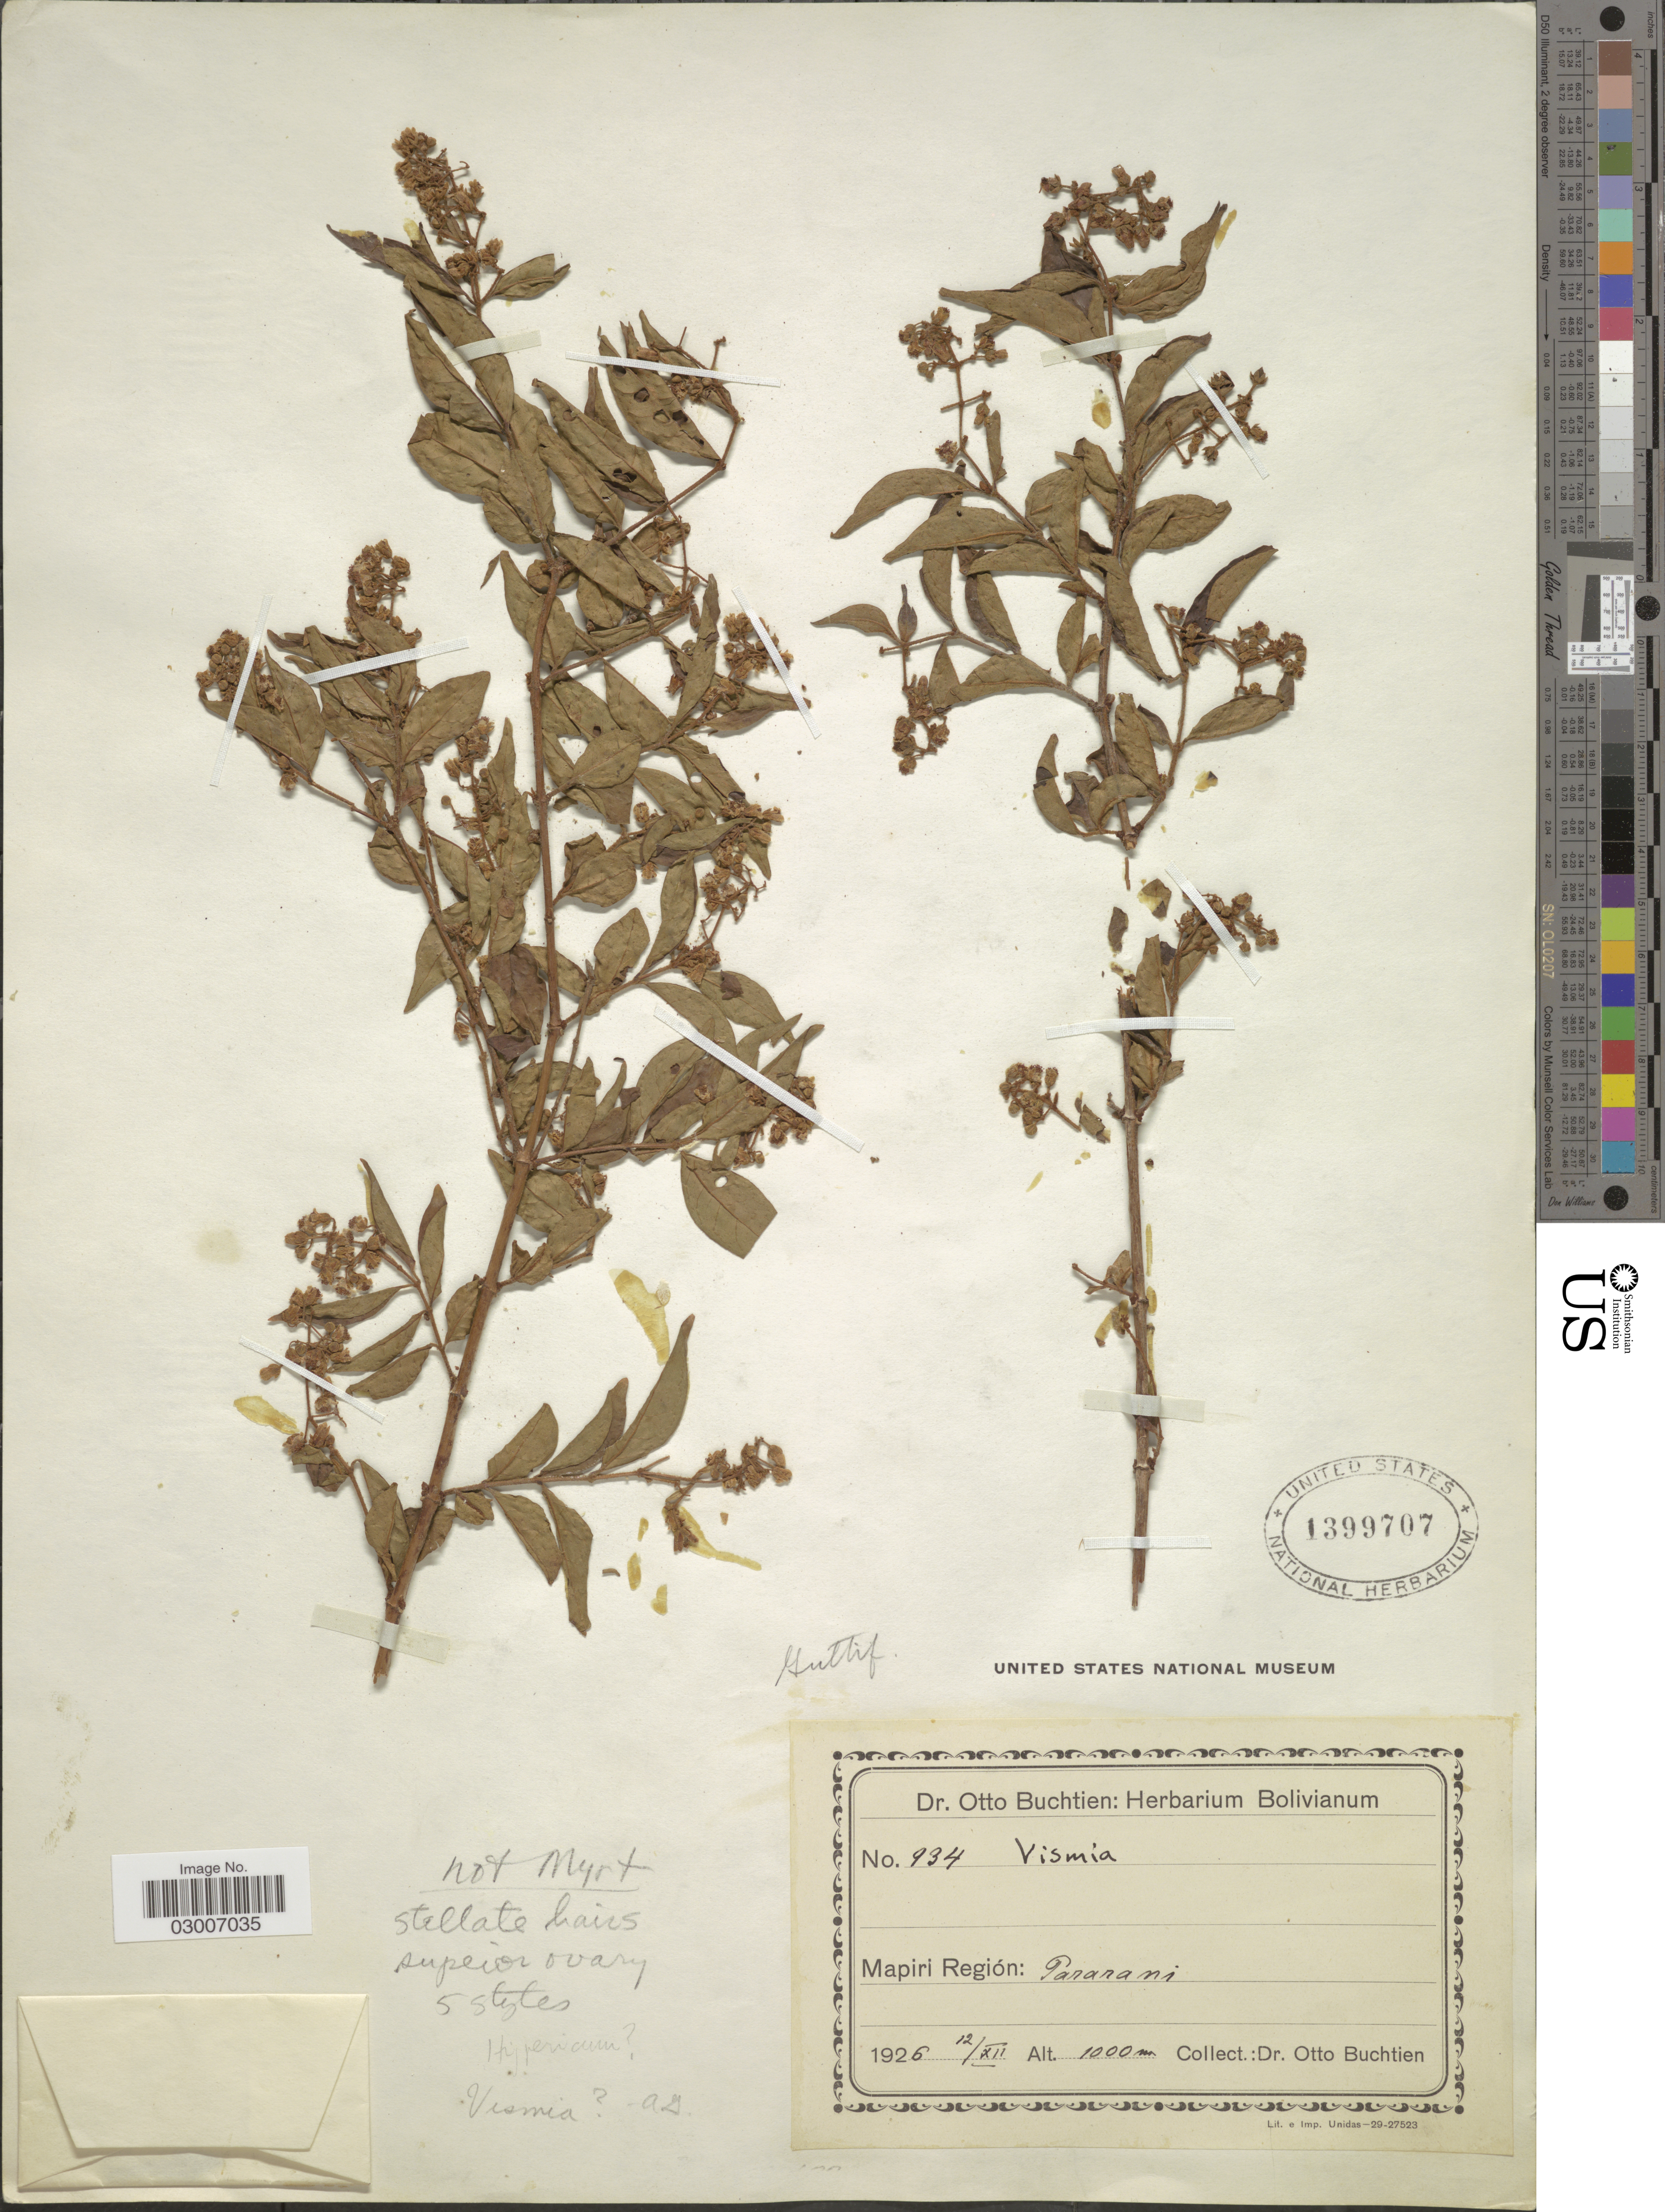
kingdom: Plantae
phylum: Tracheophyta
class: Magnoliopsida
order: Malpighiales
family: Hypericaceae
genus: Vismia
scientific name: Vismia sp.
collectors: O. Buchtien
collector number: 934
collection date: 1926-12-12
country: Bolivia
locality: Mapiri Región: Pararani.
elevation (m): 1000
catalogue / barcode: US 1399707